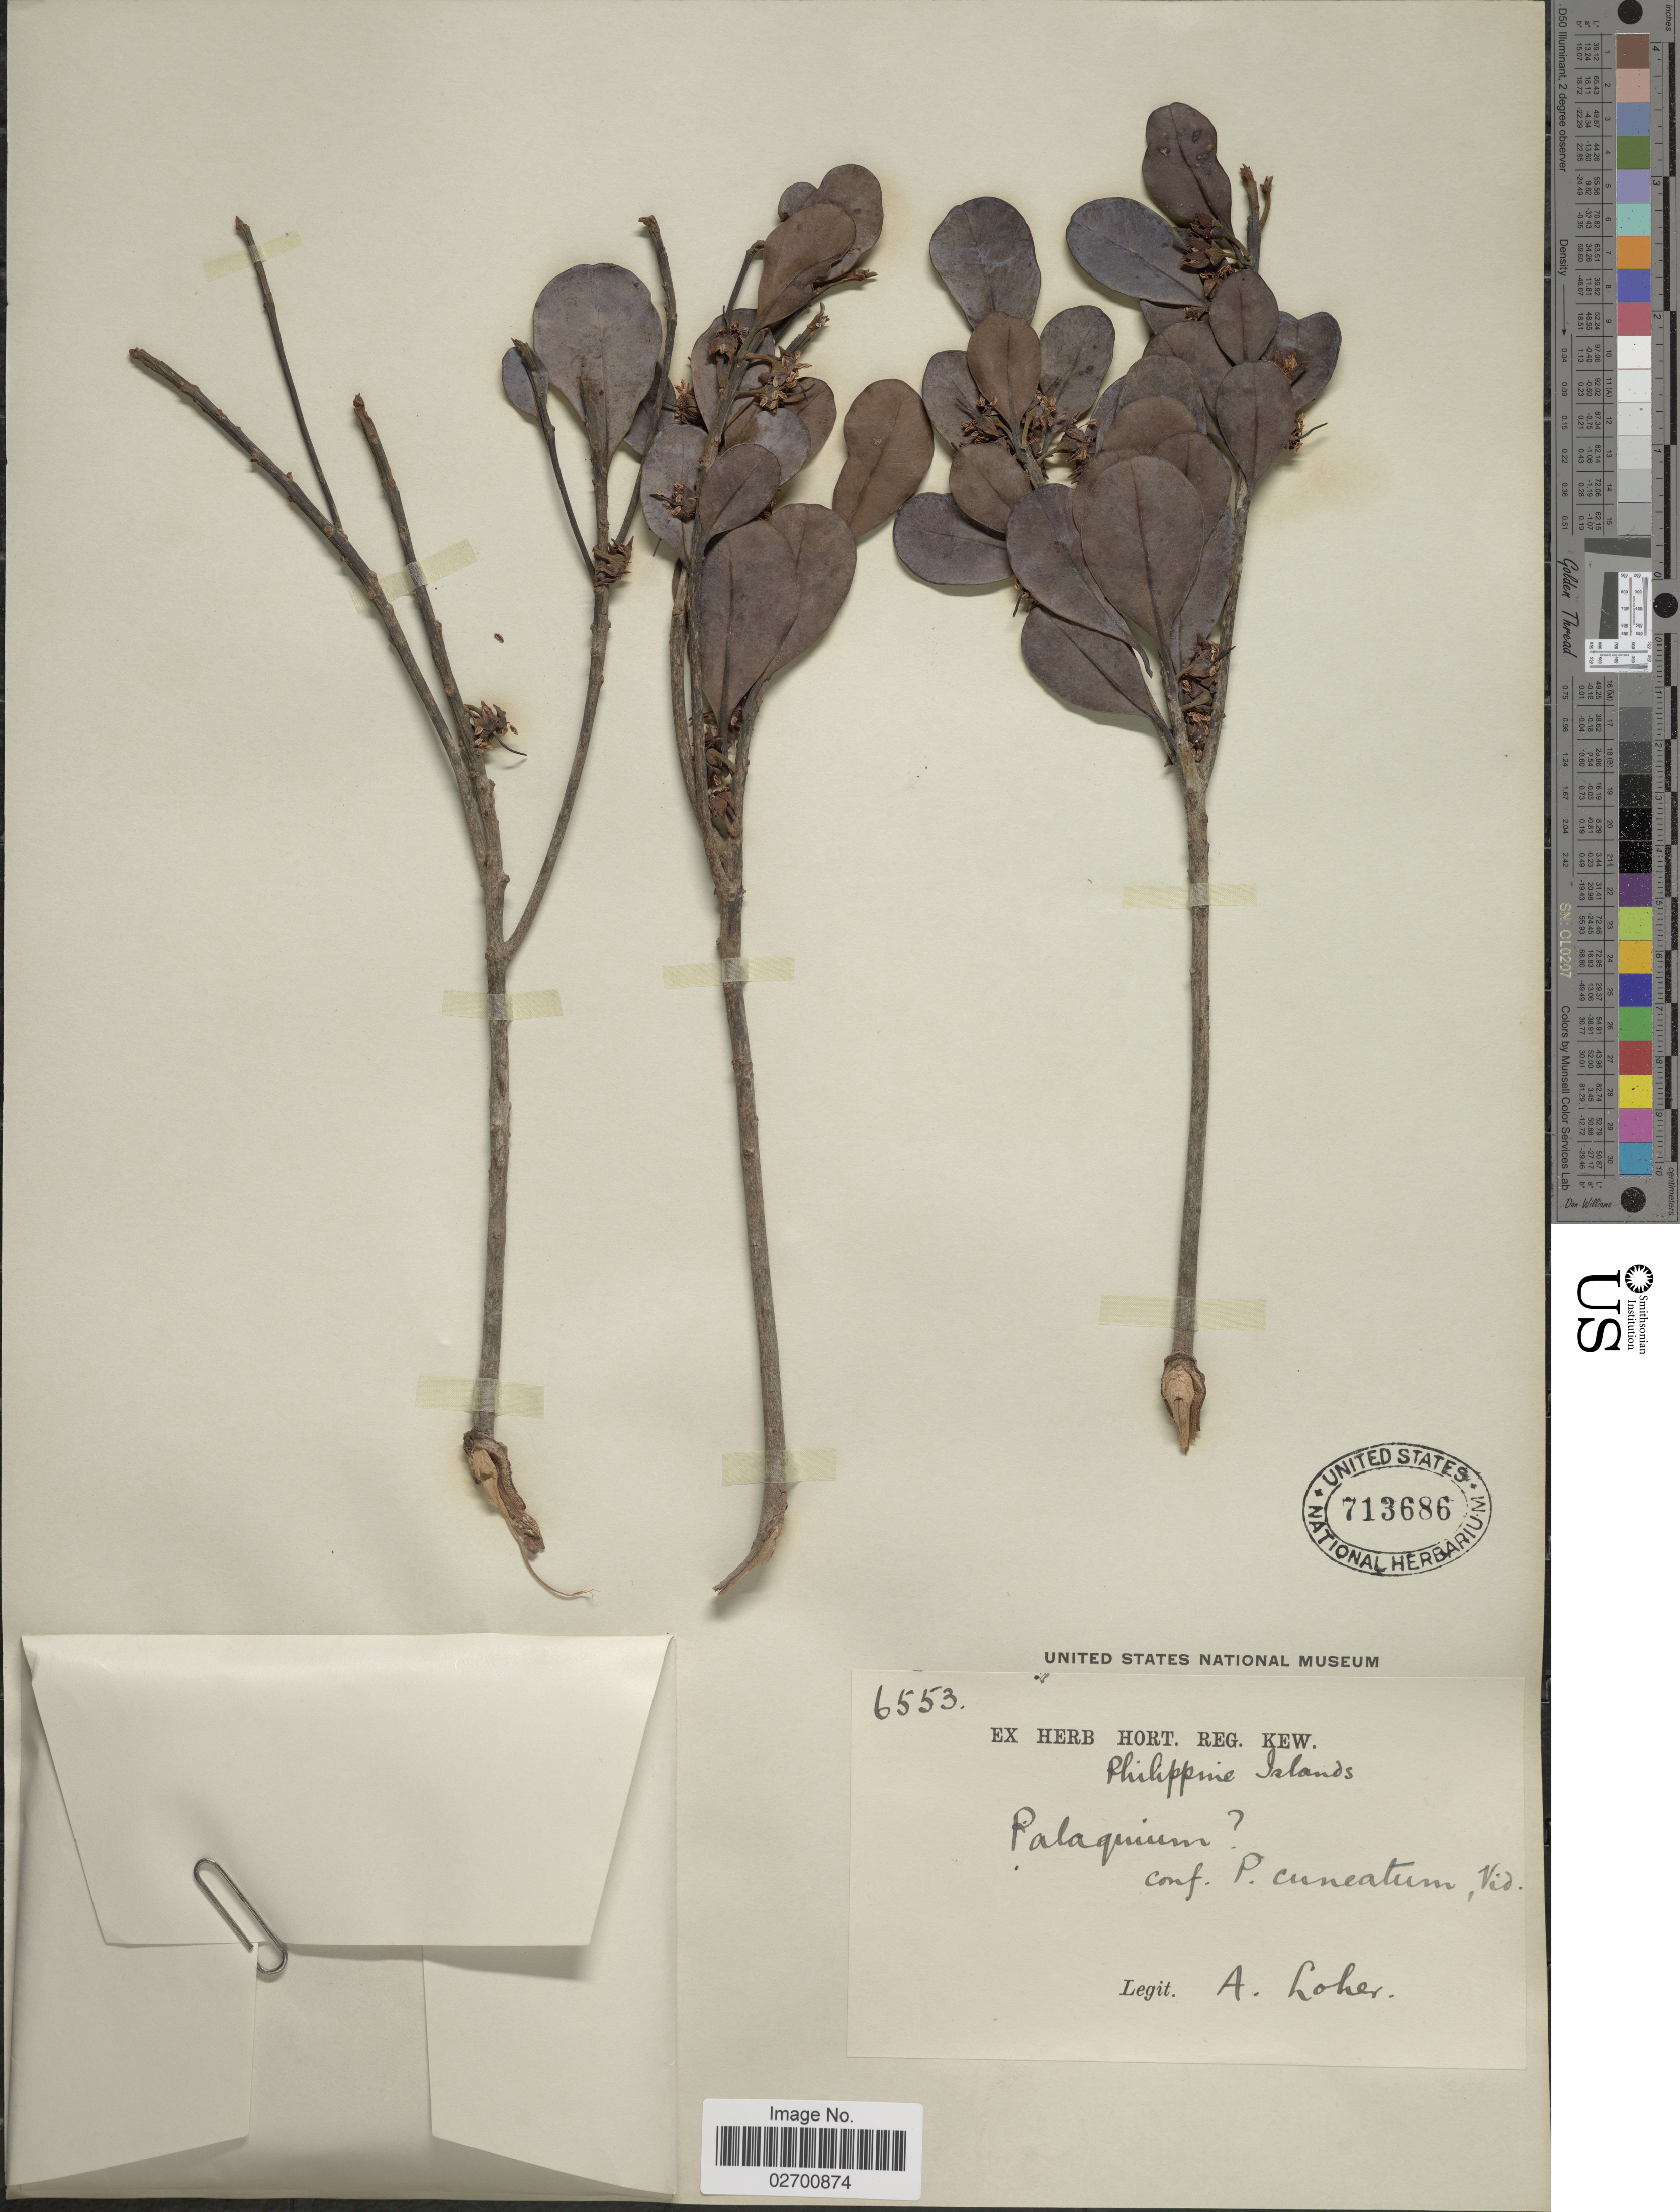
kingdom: Plantae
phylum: Tracheophyta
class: Magnoliopsida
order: Ericales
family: Sapotaceae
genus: Palaquium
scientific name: Palaquium cuneatum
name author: (Blume) Vidal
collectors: A. Loher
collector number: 6553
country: Philippines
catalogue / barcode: US 713686